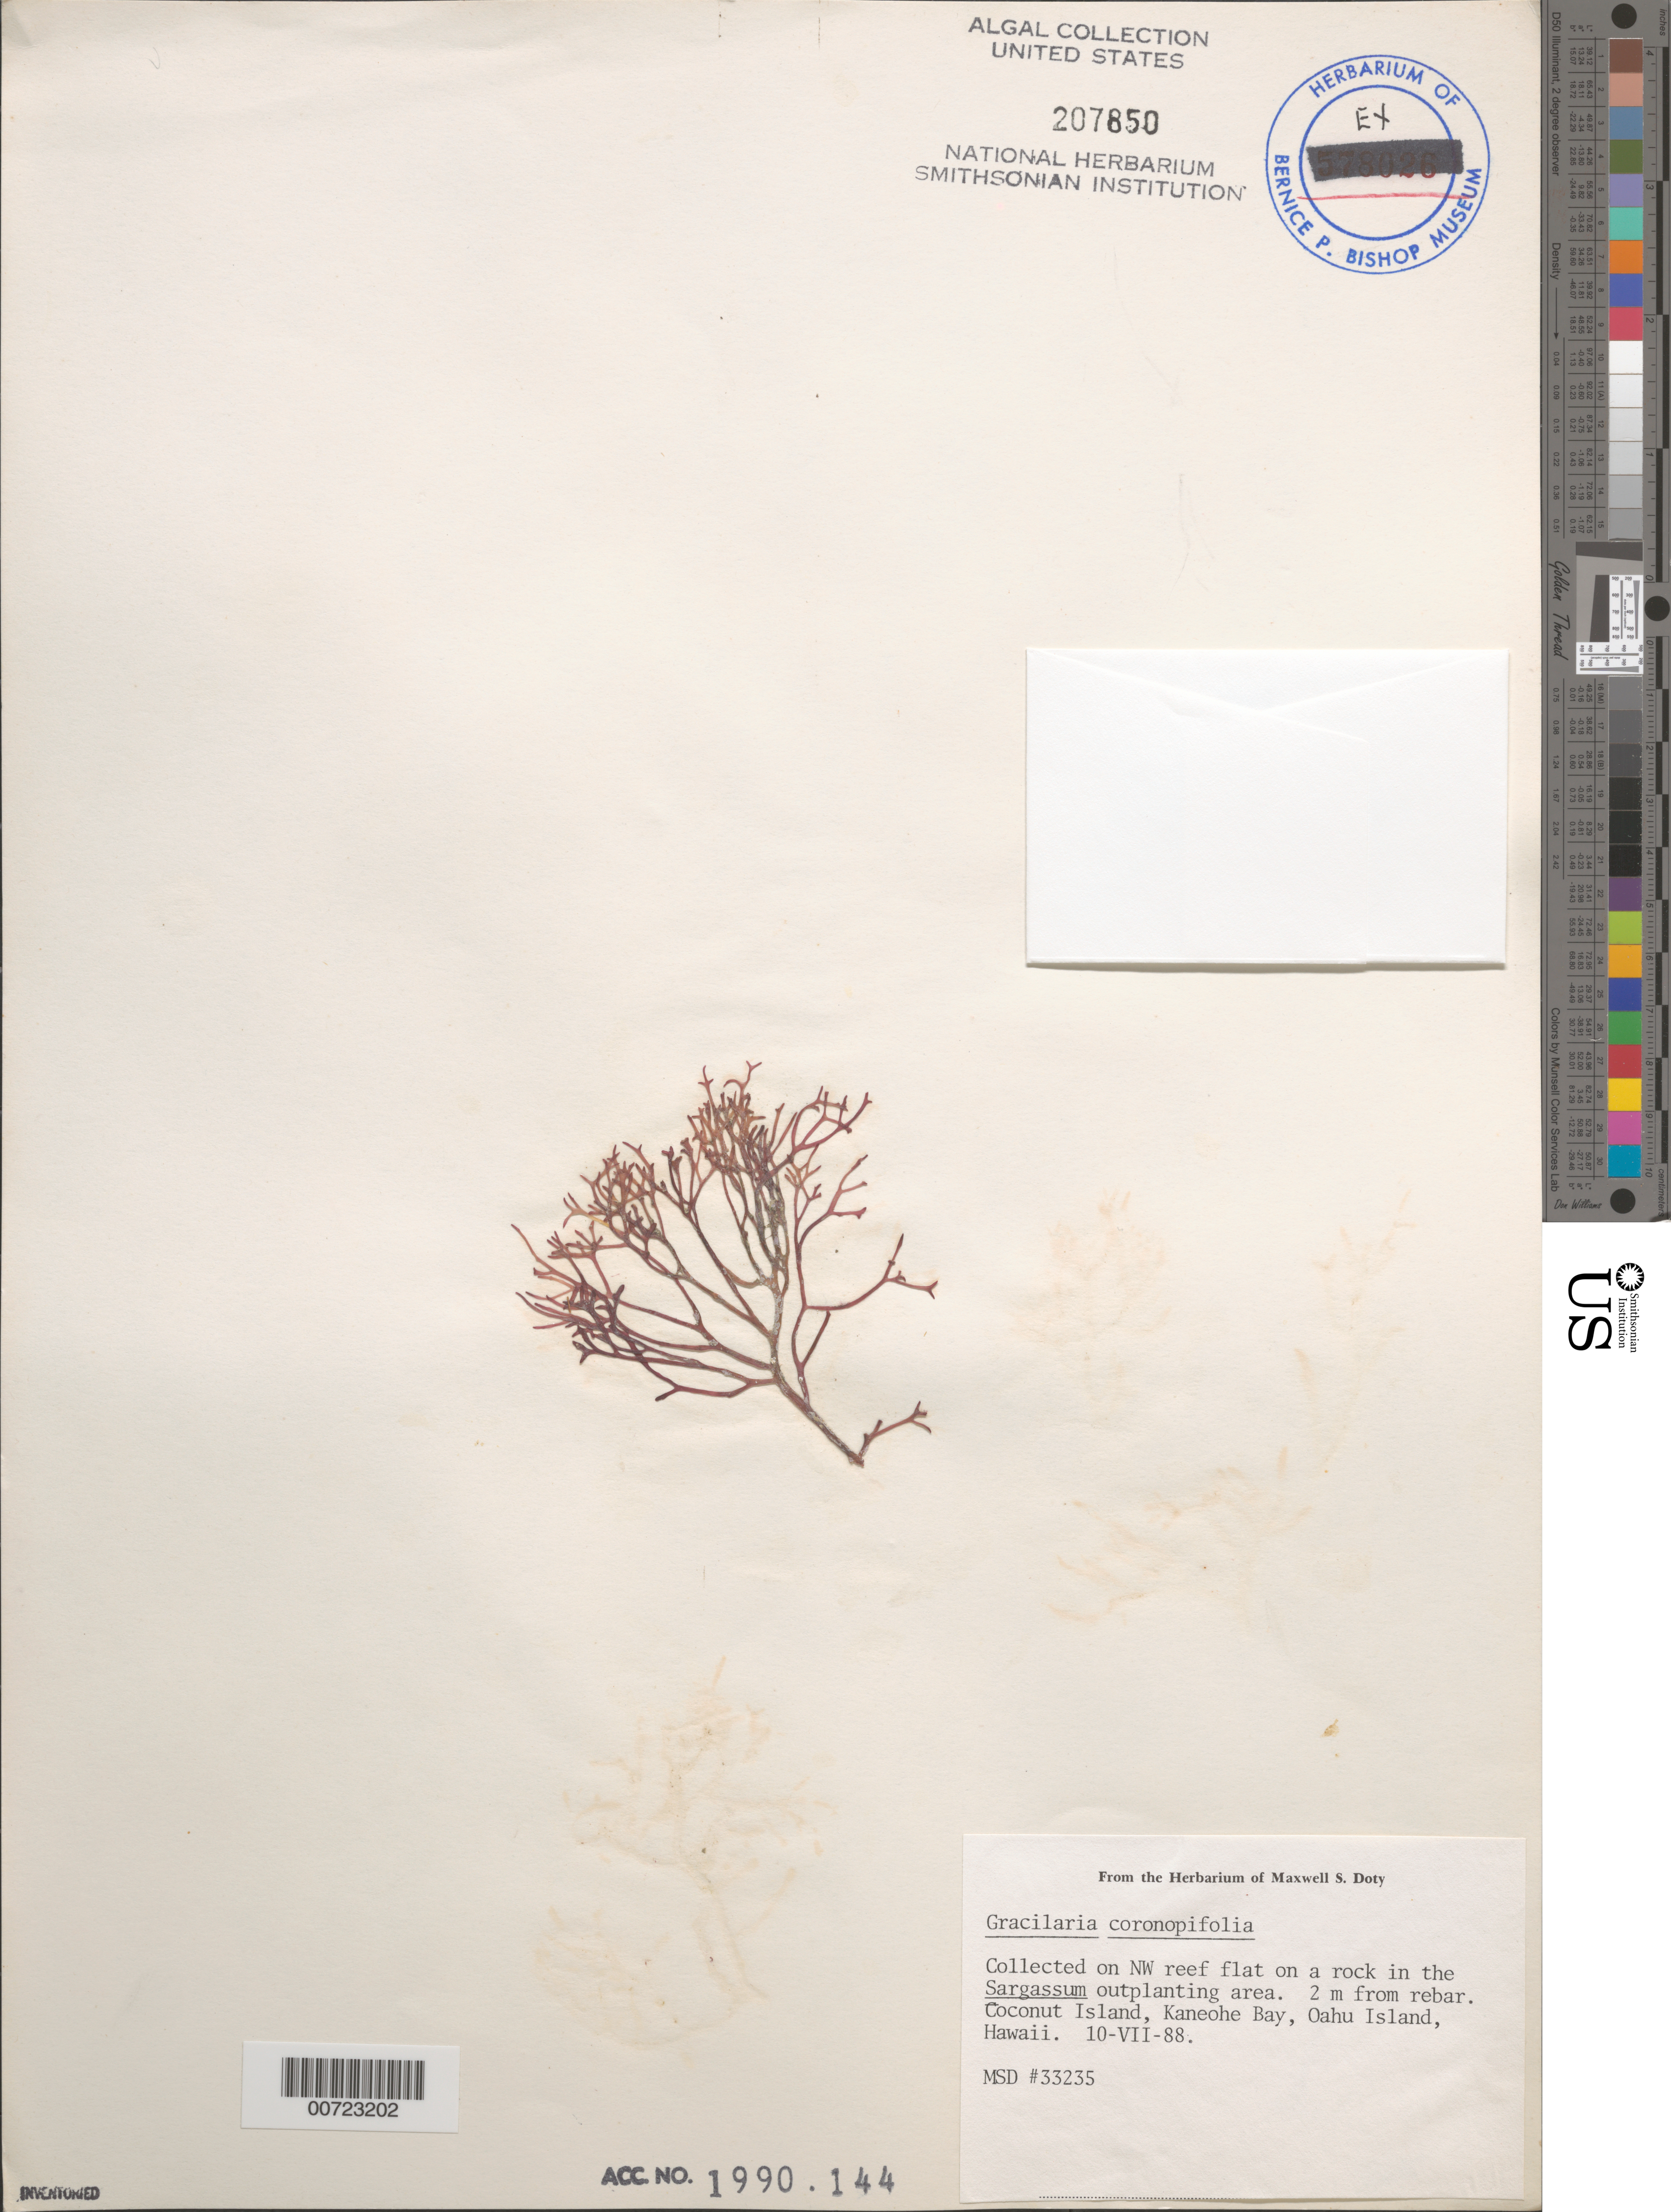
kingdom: Plantae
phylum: Rhodophyta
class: Florideophyceae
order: Gracilariales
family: Gracilariaceae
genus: Gracilaria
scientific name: Gracilaria coronopifolia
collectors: M. S.Doty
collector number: MSD 33235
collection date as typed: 10 Jul 1988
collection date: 1988-07-10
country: United States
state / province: Hawaii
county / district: Honolulu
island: Oahu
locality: Coconut Island, Kaneohe Bay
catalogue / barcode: US 207850